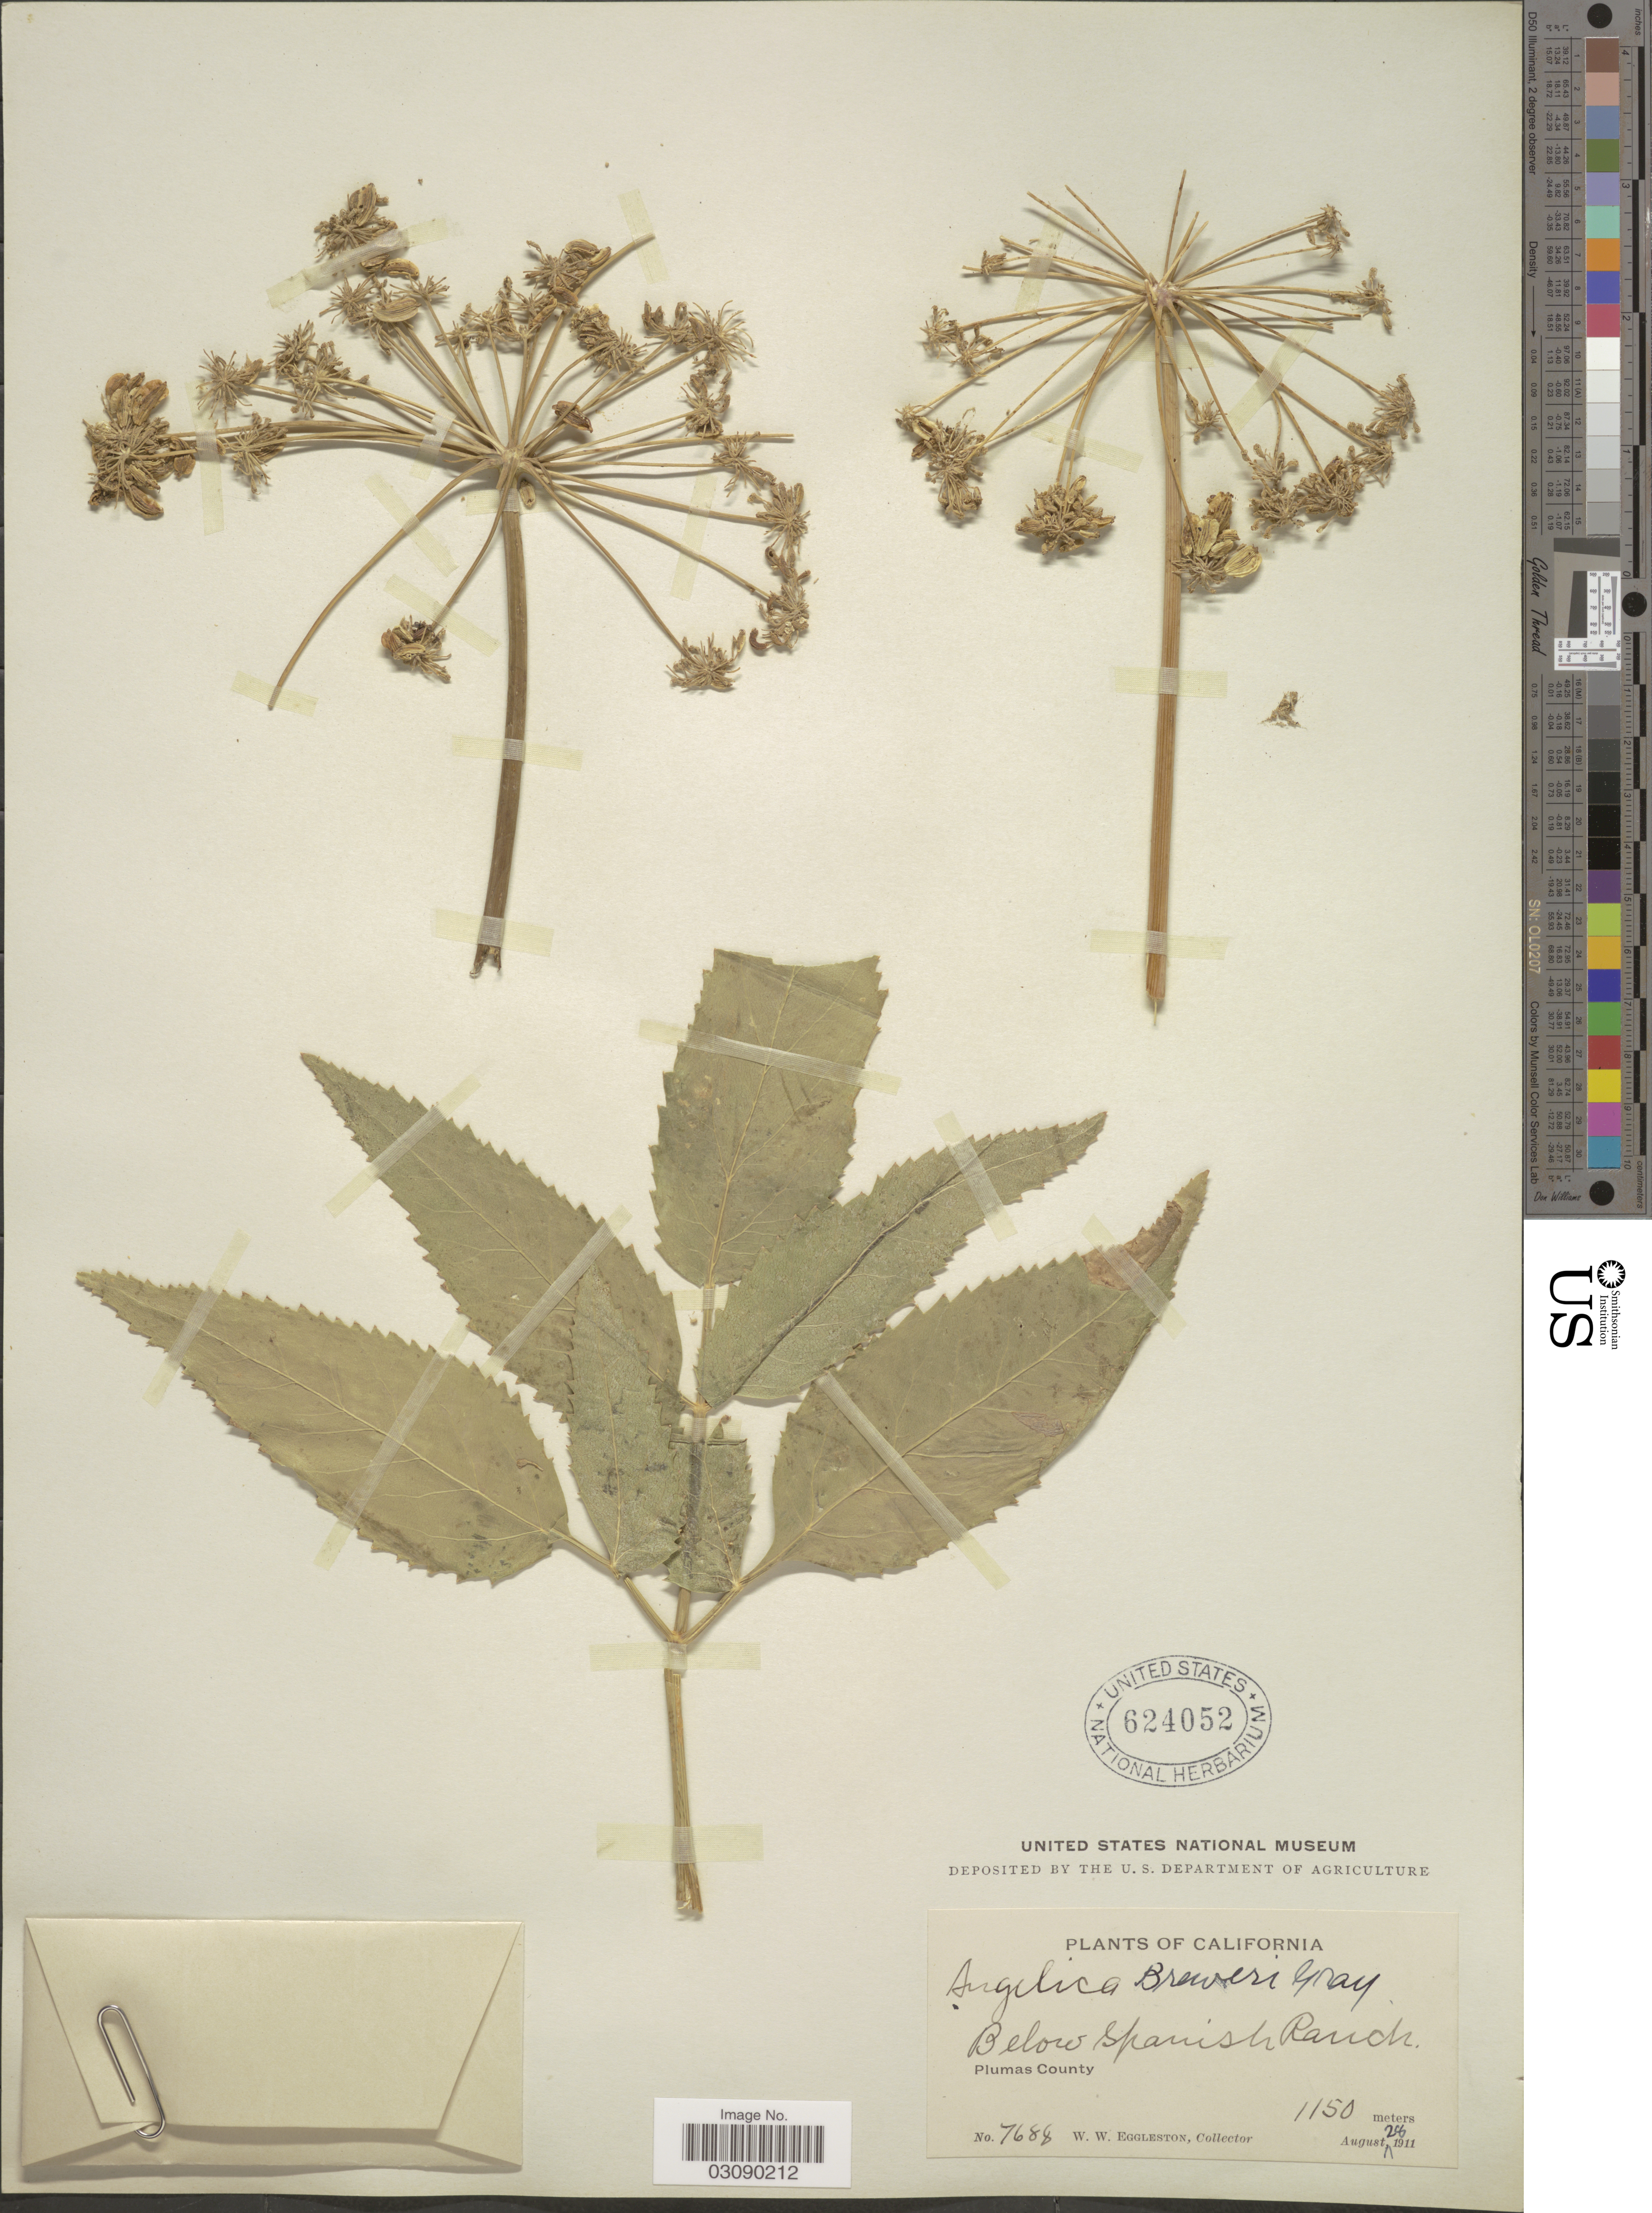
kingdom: Plantae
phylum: Tracheophyta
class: Magnoliopsida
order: Apiales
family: Apiaceae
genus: Angelica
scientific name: Angelica breweri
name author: A. Gray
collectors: W. W. Eggleston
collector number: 7688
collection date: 1911-08-28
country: United States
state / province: California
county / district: Plumas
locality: Below Spanish Ranch, Plumas County.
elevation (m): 1150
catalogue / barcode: US 624052